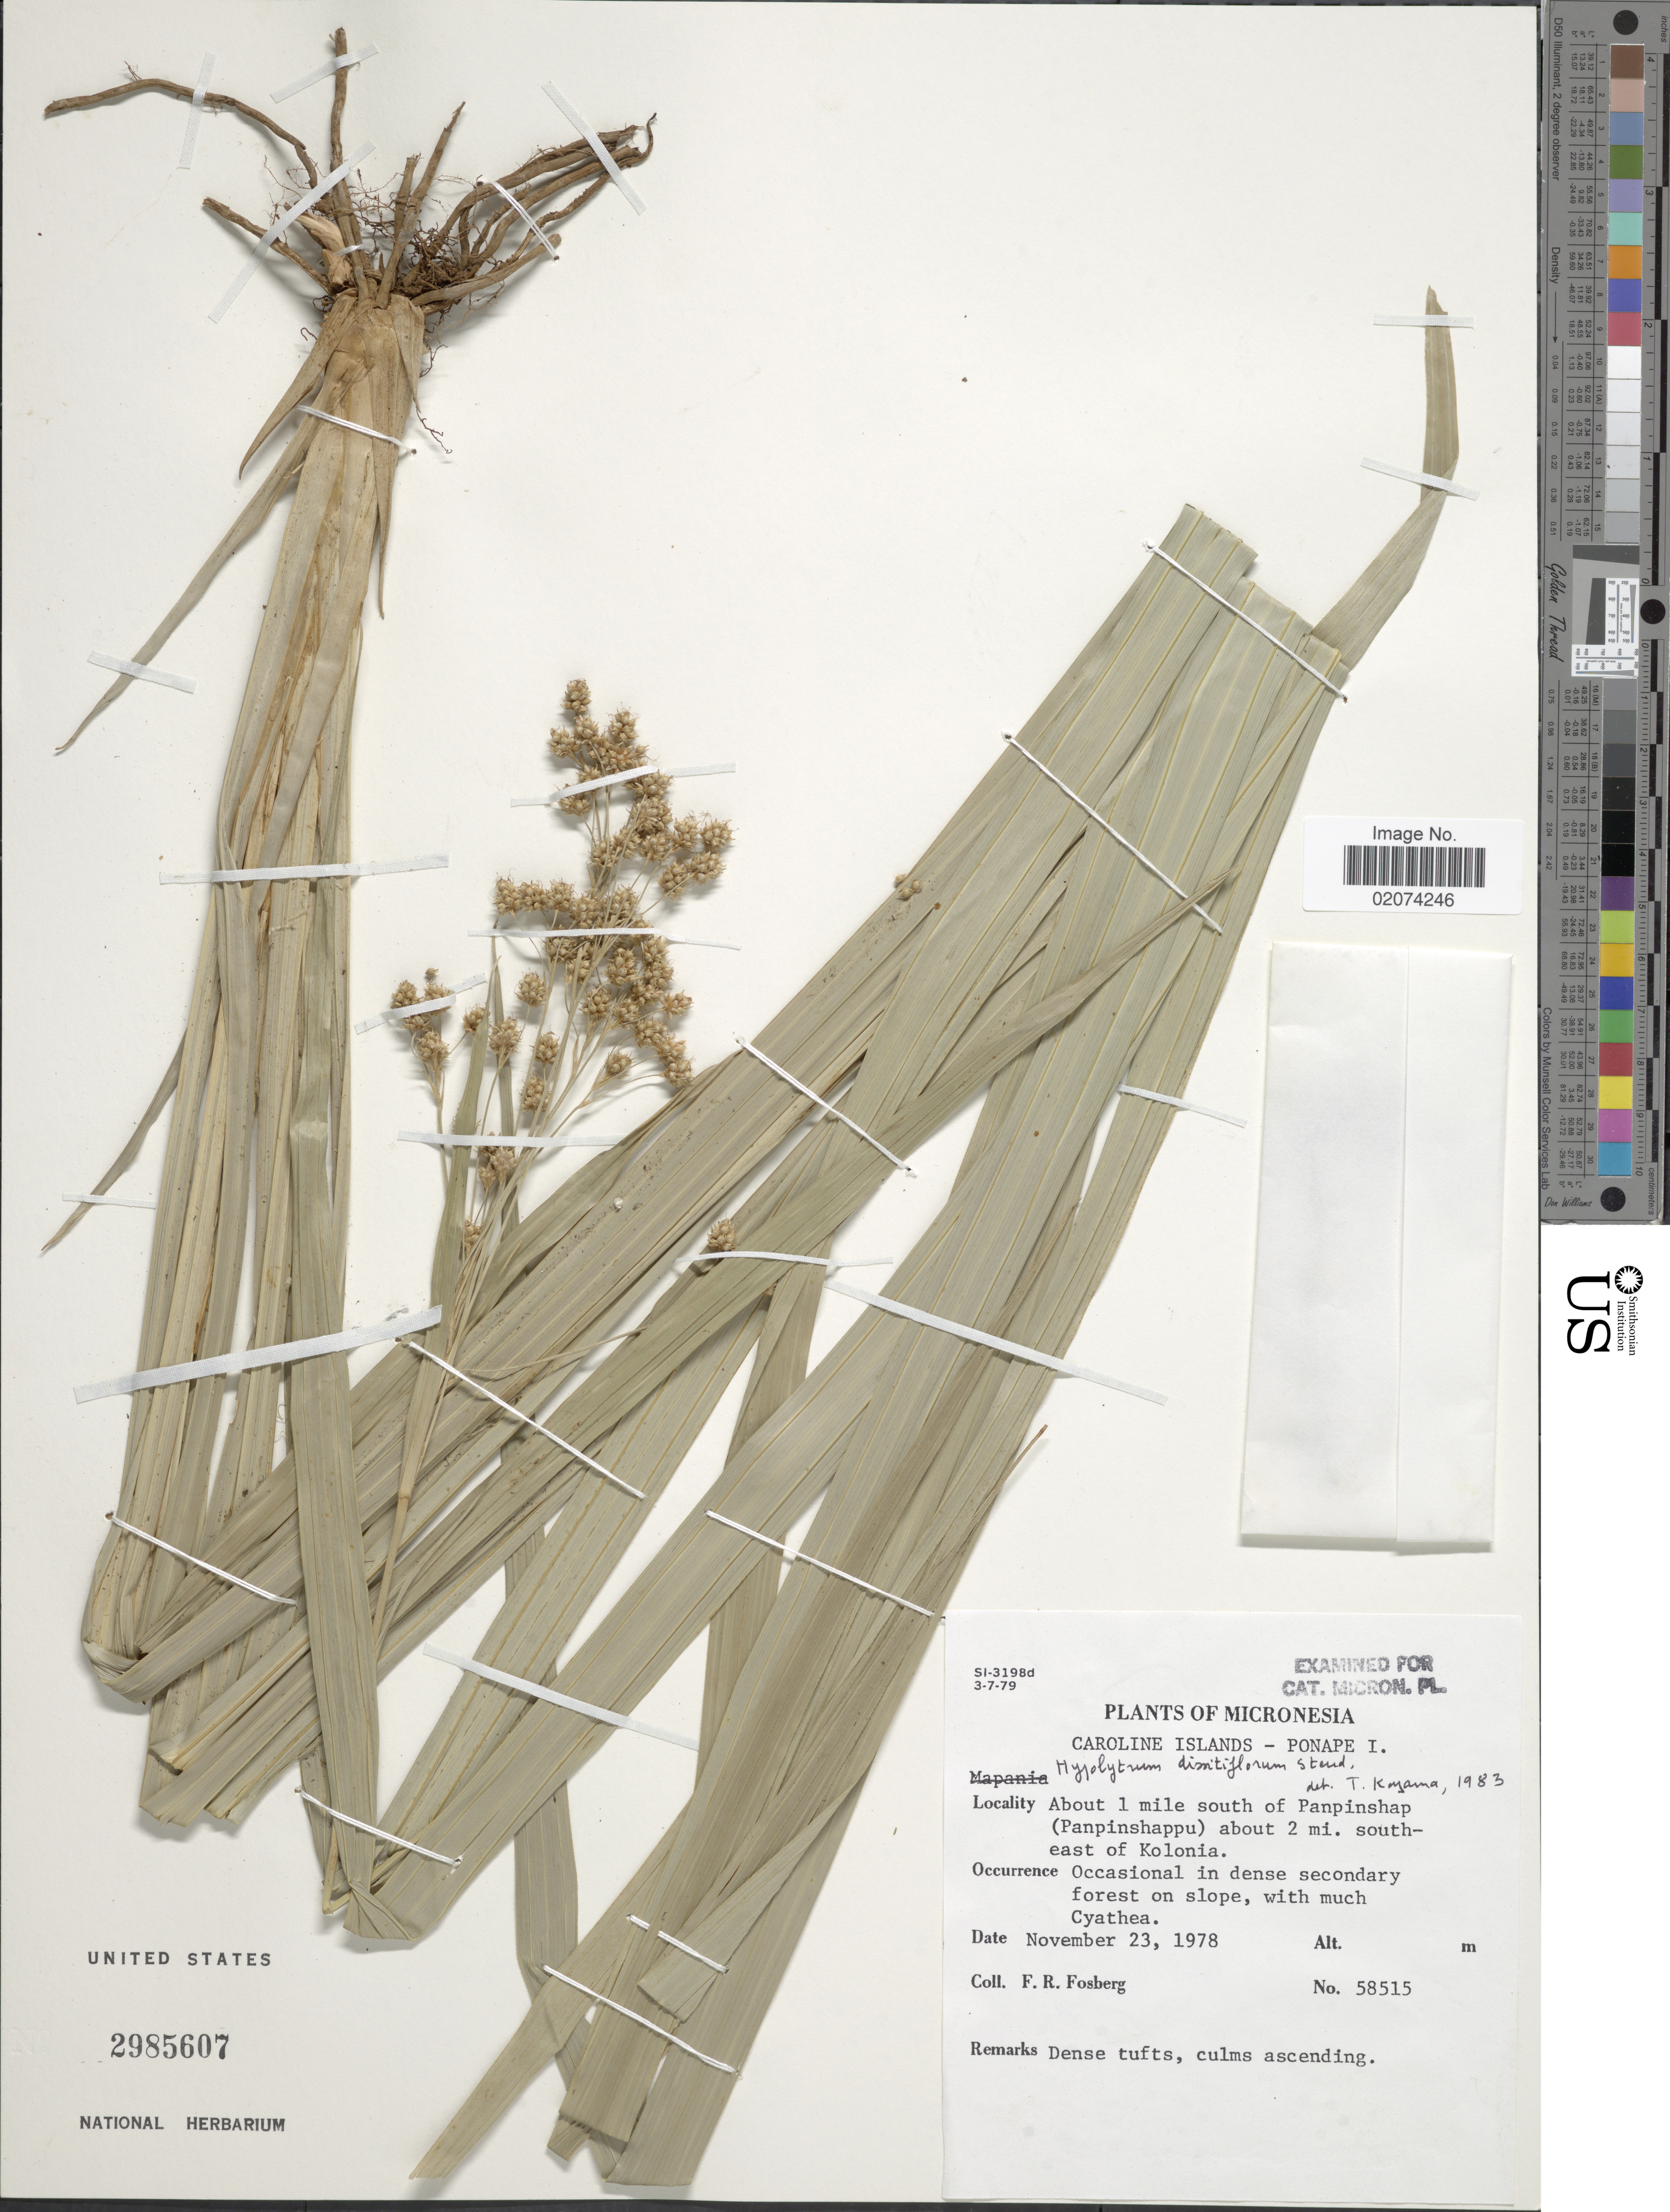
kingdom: Plantae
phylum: Tracheophyta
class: Liliopsida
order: Poales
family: Cyperaceae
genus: Hypolytrum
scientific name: Hypolytrum dissitiflorum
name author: Steud.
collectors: F. R. Fosberg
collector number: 58515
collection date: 1978-11-23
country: Micronesia, Federated States of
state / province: Pohnpei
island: Pohnpei [Ponape]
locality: Caroline Islands - Ponape I., About 1 mile south of Panpinshap ( Panpinshappu) about 2 mi. South- east of Kolonia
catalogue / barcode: US 2985607